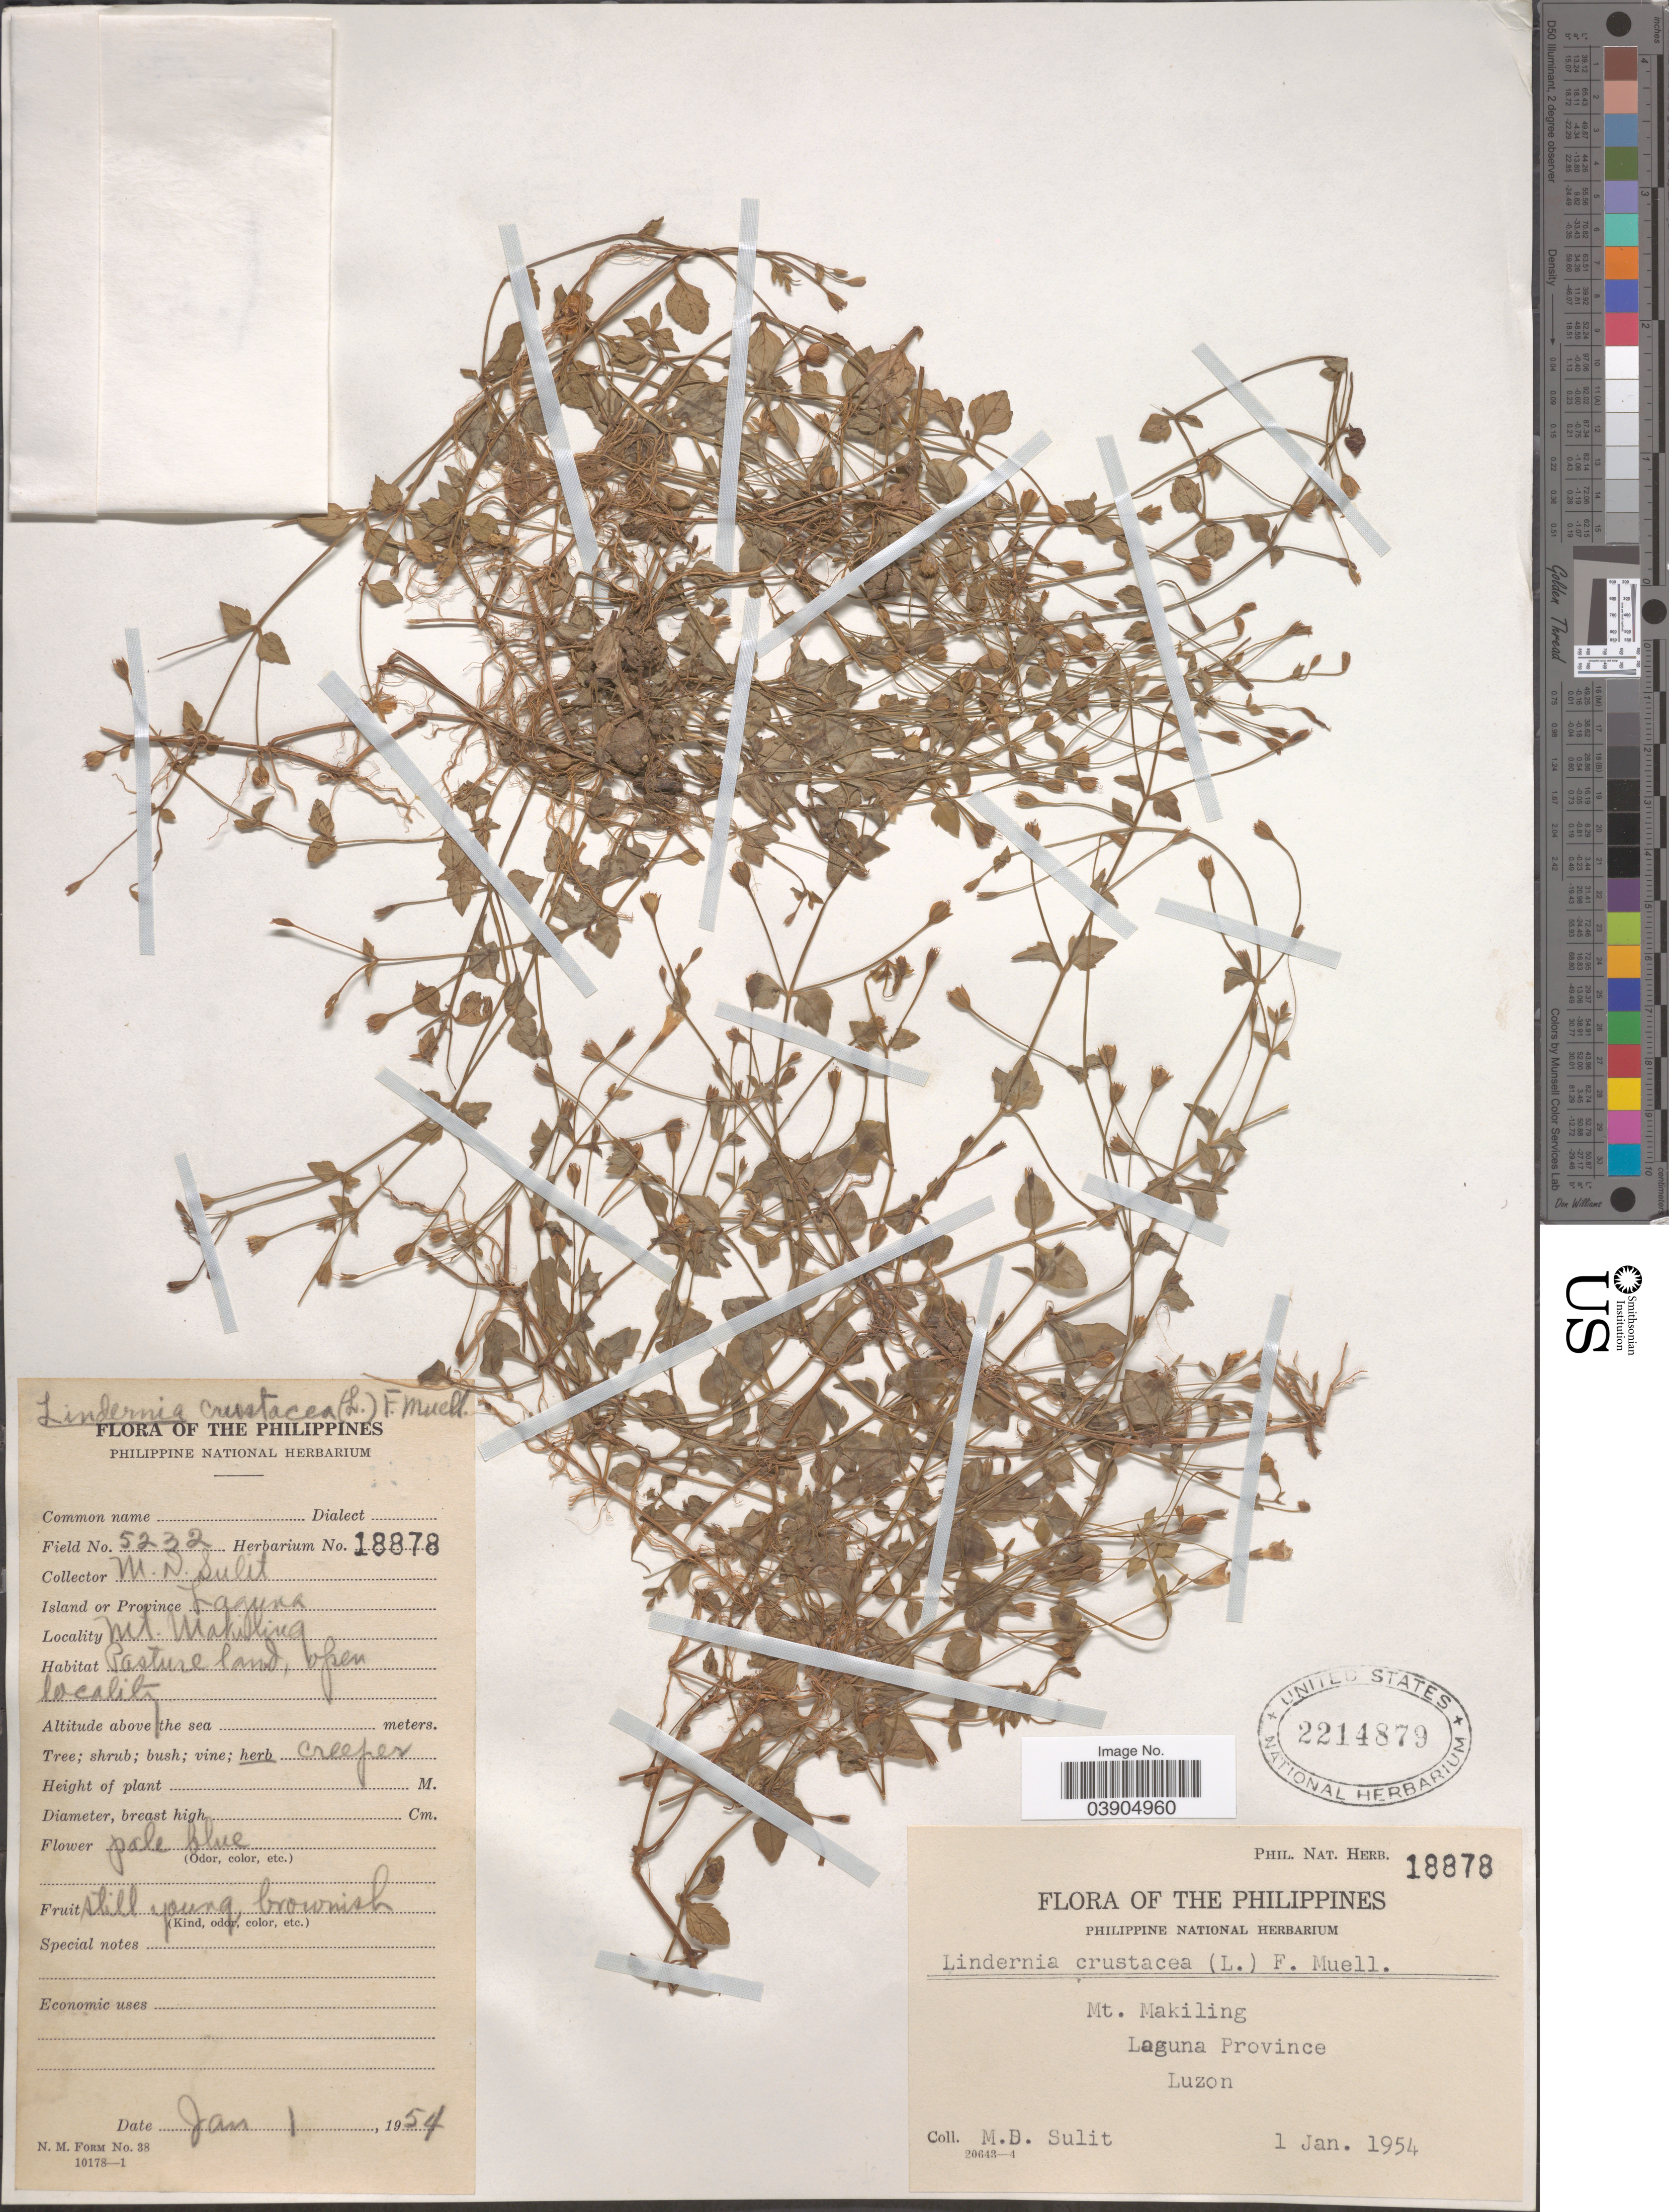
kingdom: Plantae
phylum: Tracheophyta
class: Magnoliopsida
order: Lamiales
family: Linderniaceae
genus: Lindernia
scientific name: Lindernia crustacea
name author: (L.) F. Muell.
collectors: M. Sulit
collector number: Phil. Nat. Herb. 18878/5232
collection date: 1954-01-01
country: Philippines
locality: Mt. Makiling, Laguna Province, Luzon.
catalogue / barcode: US 2214879